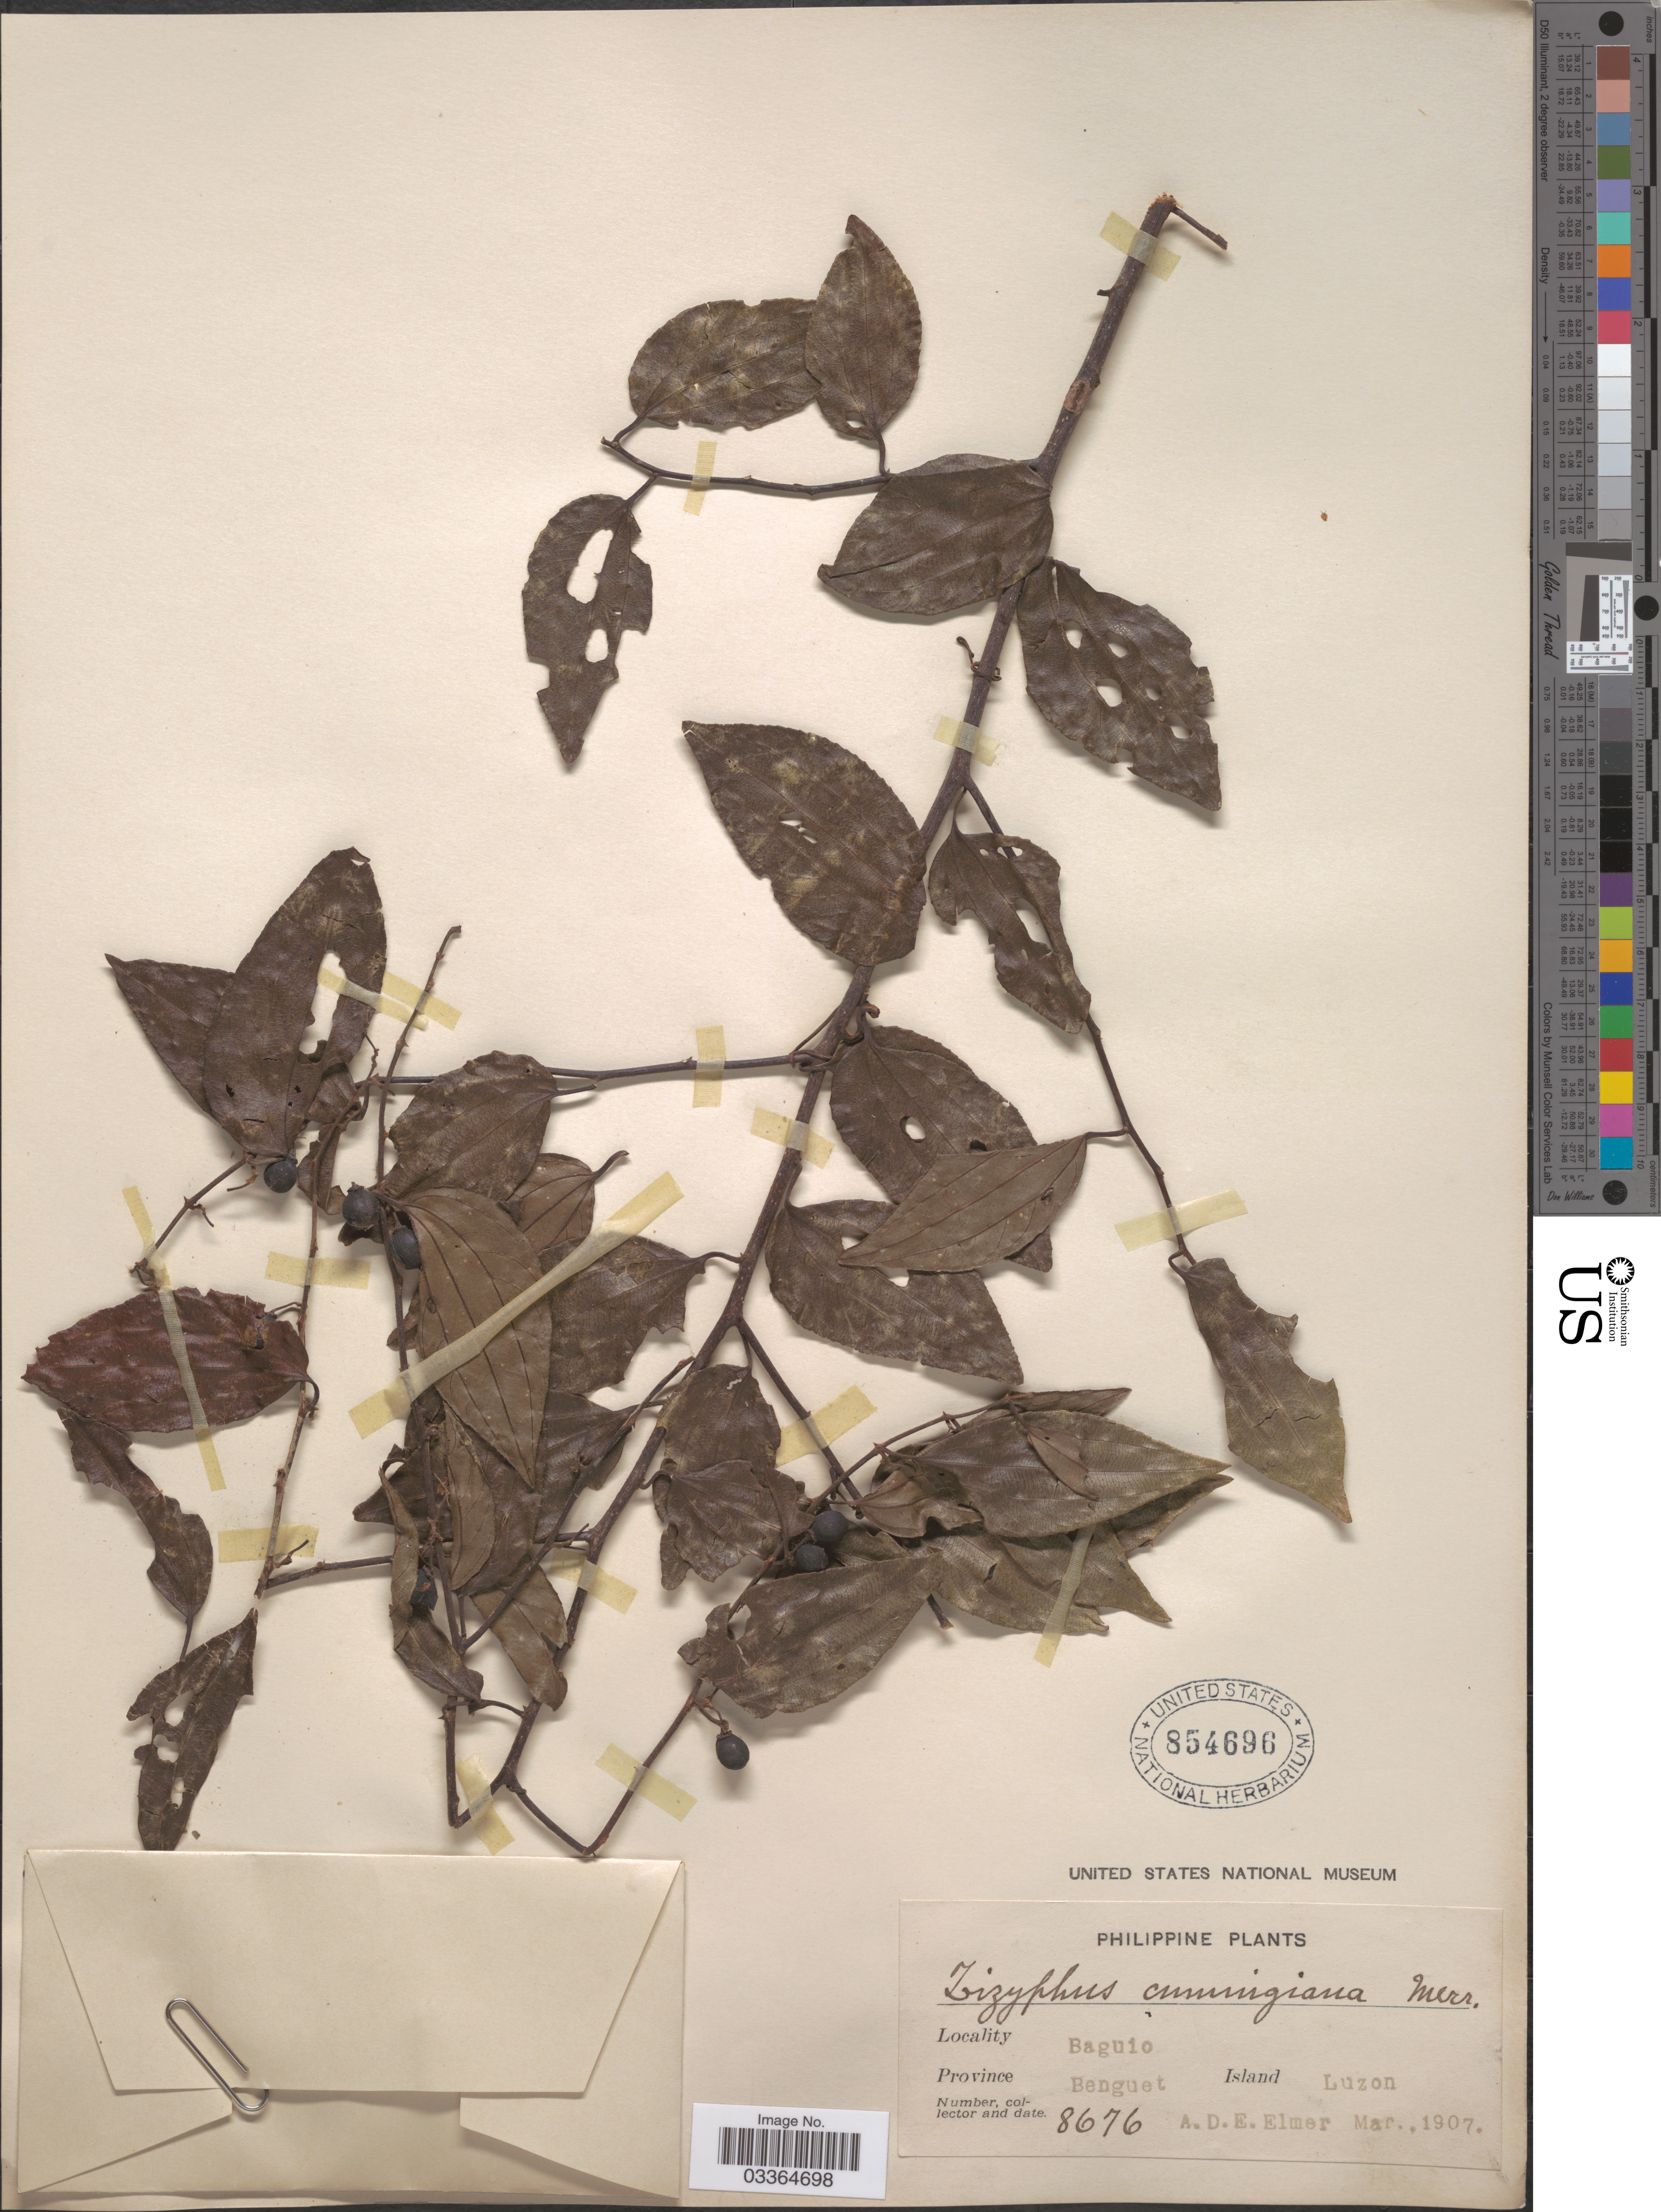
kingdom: Plantae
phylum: Tracheophyta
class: Magnoliopsida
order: Rosales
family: Rhamnaceae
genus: Ziziphus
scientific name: Ziziphus cumingiana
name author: Merr.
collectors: A. D. E. Elmer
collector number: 8676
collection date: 1907-03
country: Philippines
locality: Baguio, Province Benguet, Island Luzon.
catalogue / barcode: US 854696